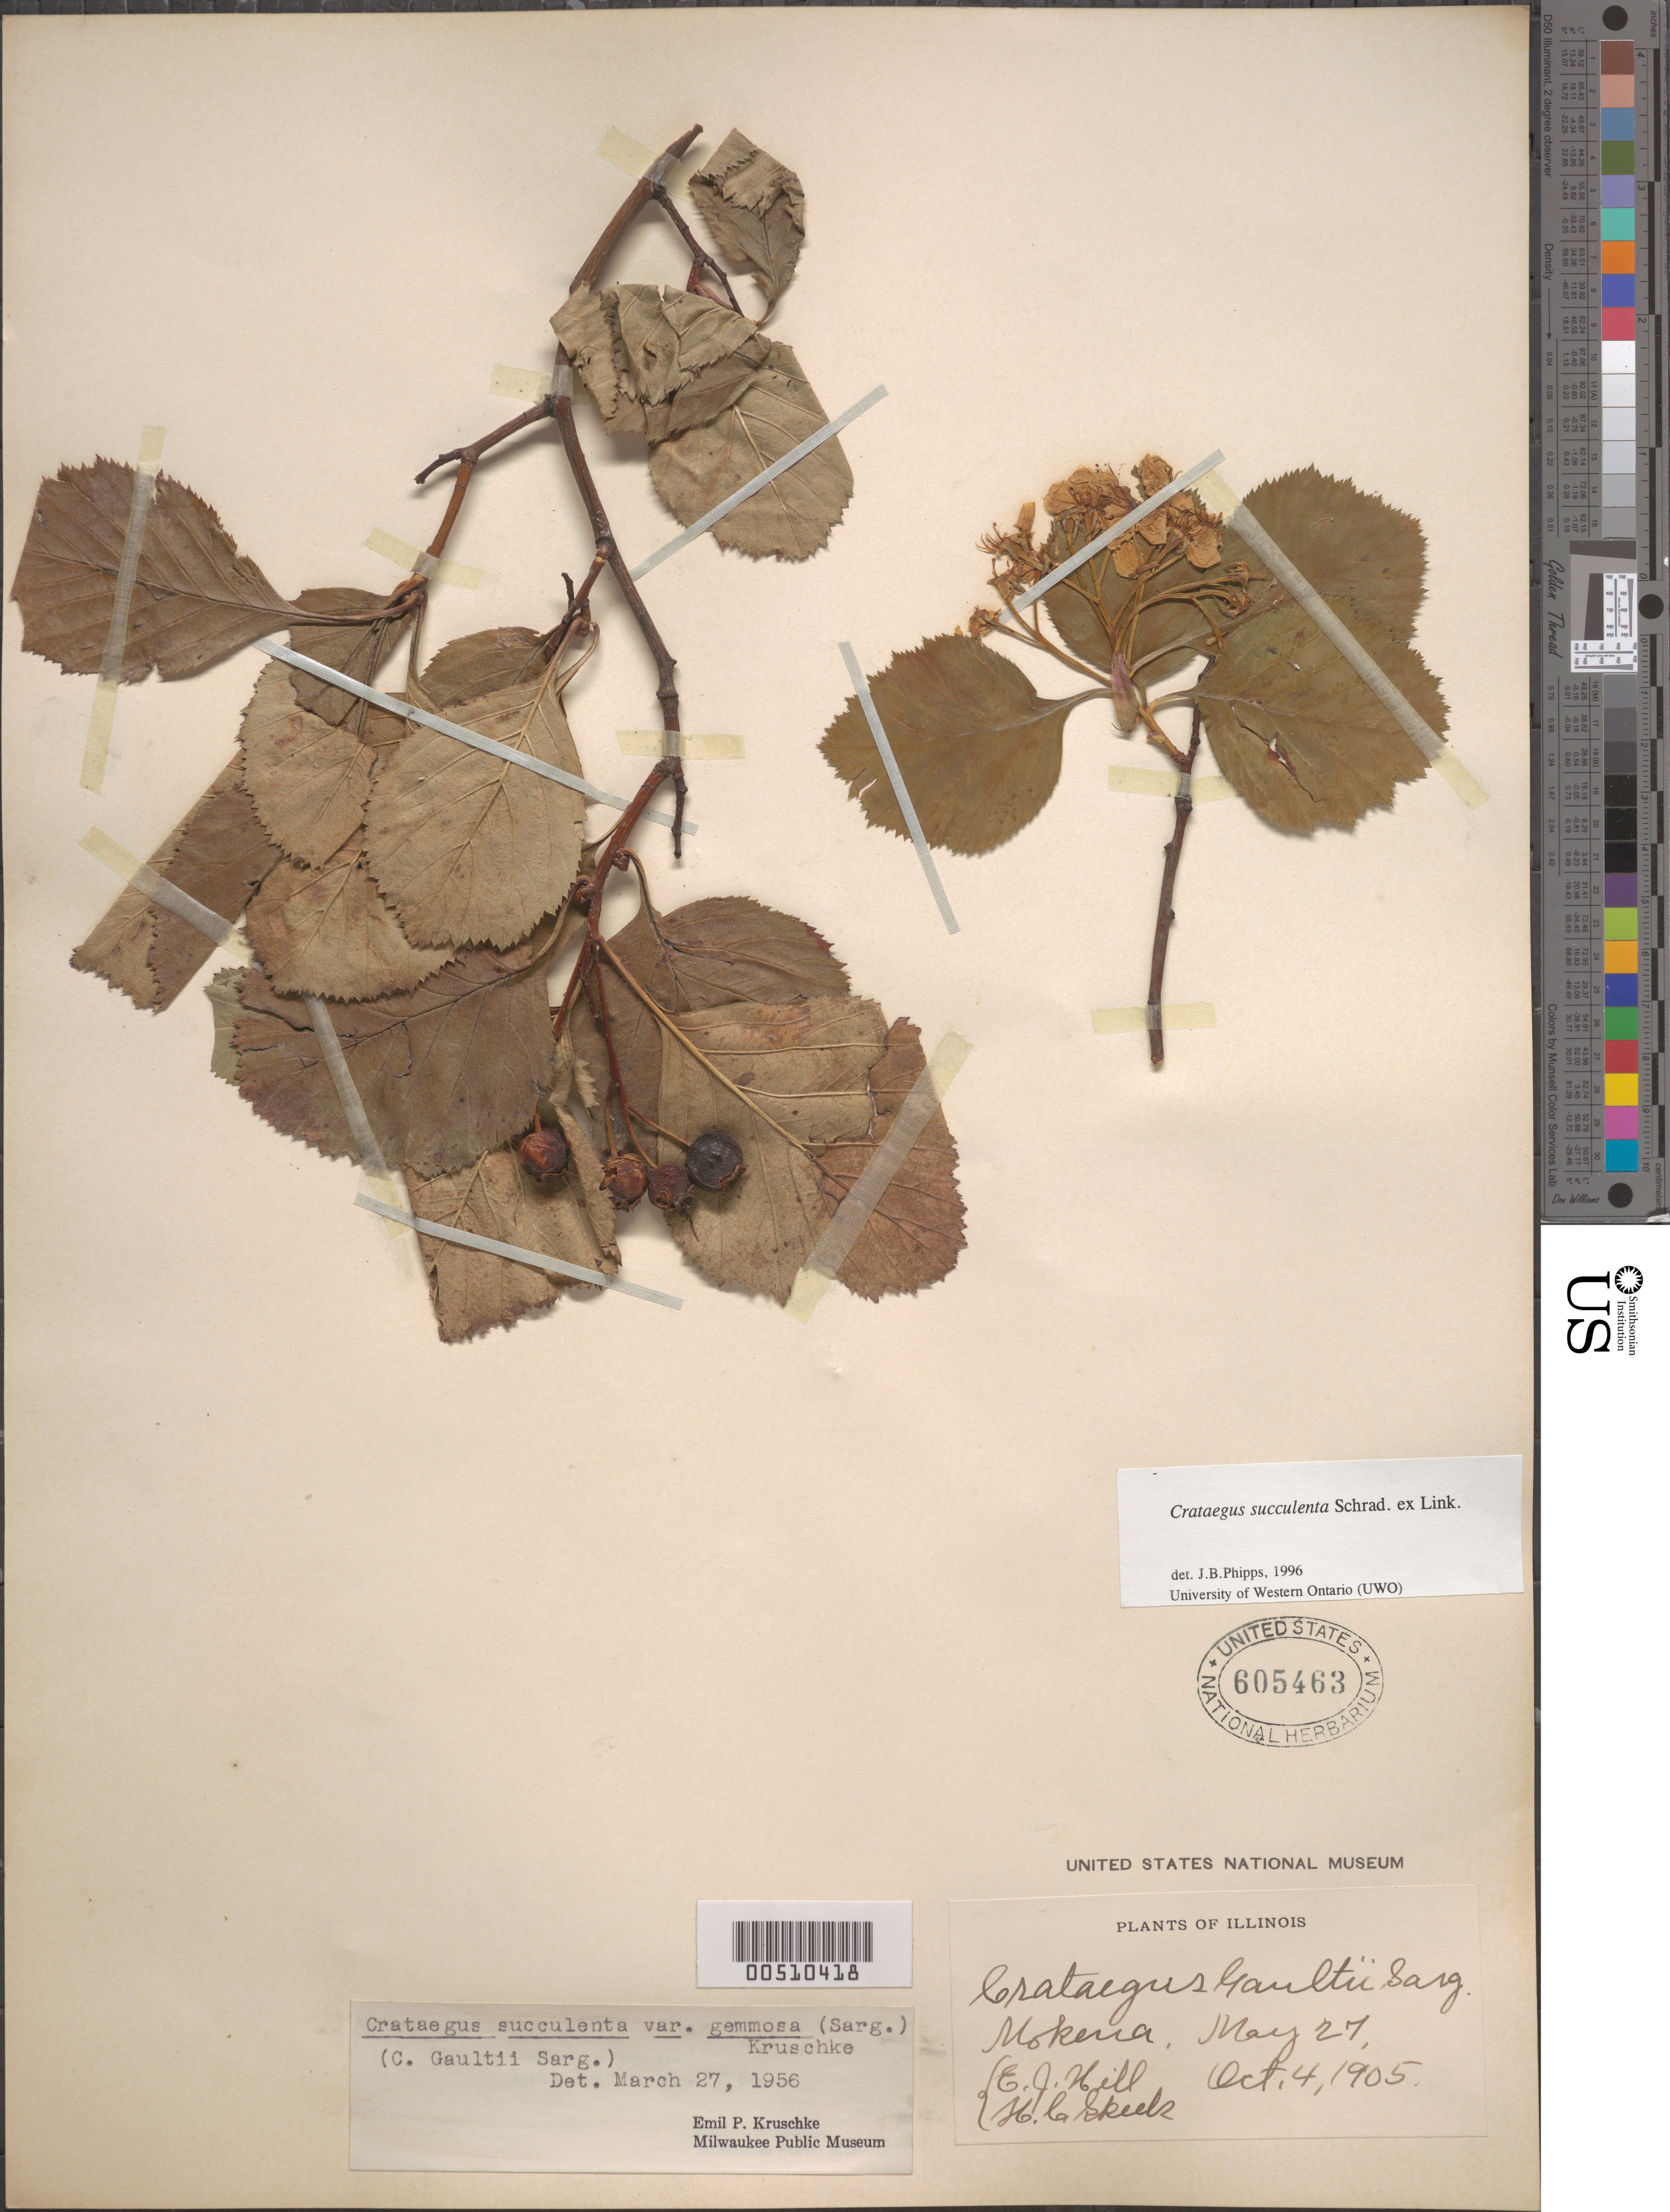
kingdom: Plantae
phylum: Tracheophyta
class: Magnoliopsida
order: Rosales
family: Rosaceae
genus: Crataegus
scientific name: Crataegus succulenta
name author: Schrad. ex Link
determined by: Phipps, James B., (UWO), University of Western Ontario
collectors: E. J. Hill & H. Skeels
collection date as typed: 27 May 1905 and 04 Oct 1905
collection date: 1905-05-27,1905-10-04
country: United States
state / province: Illinois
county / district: Will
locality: Mokena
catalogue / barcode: US 605463